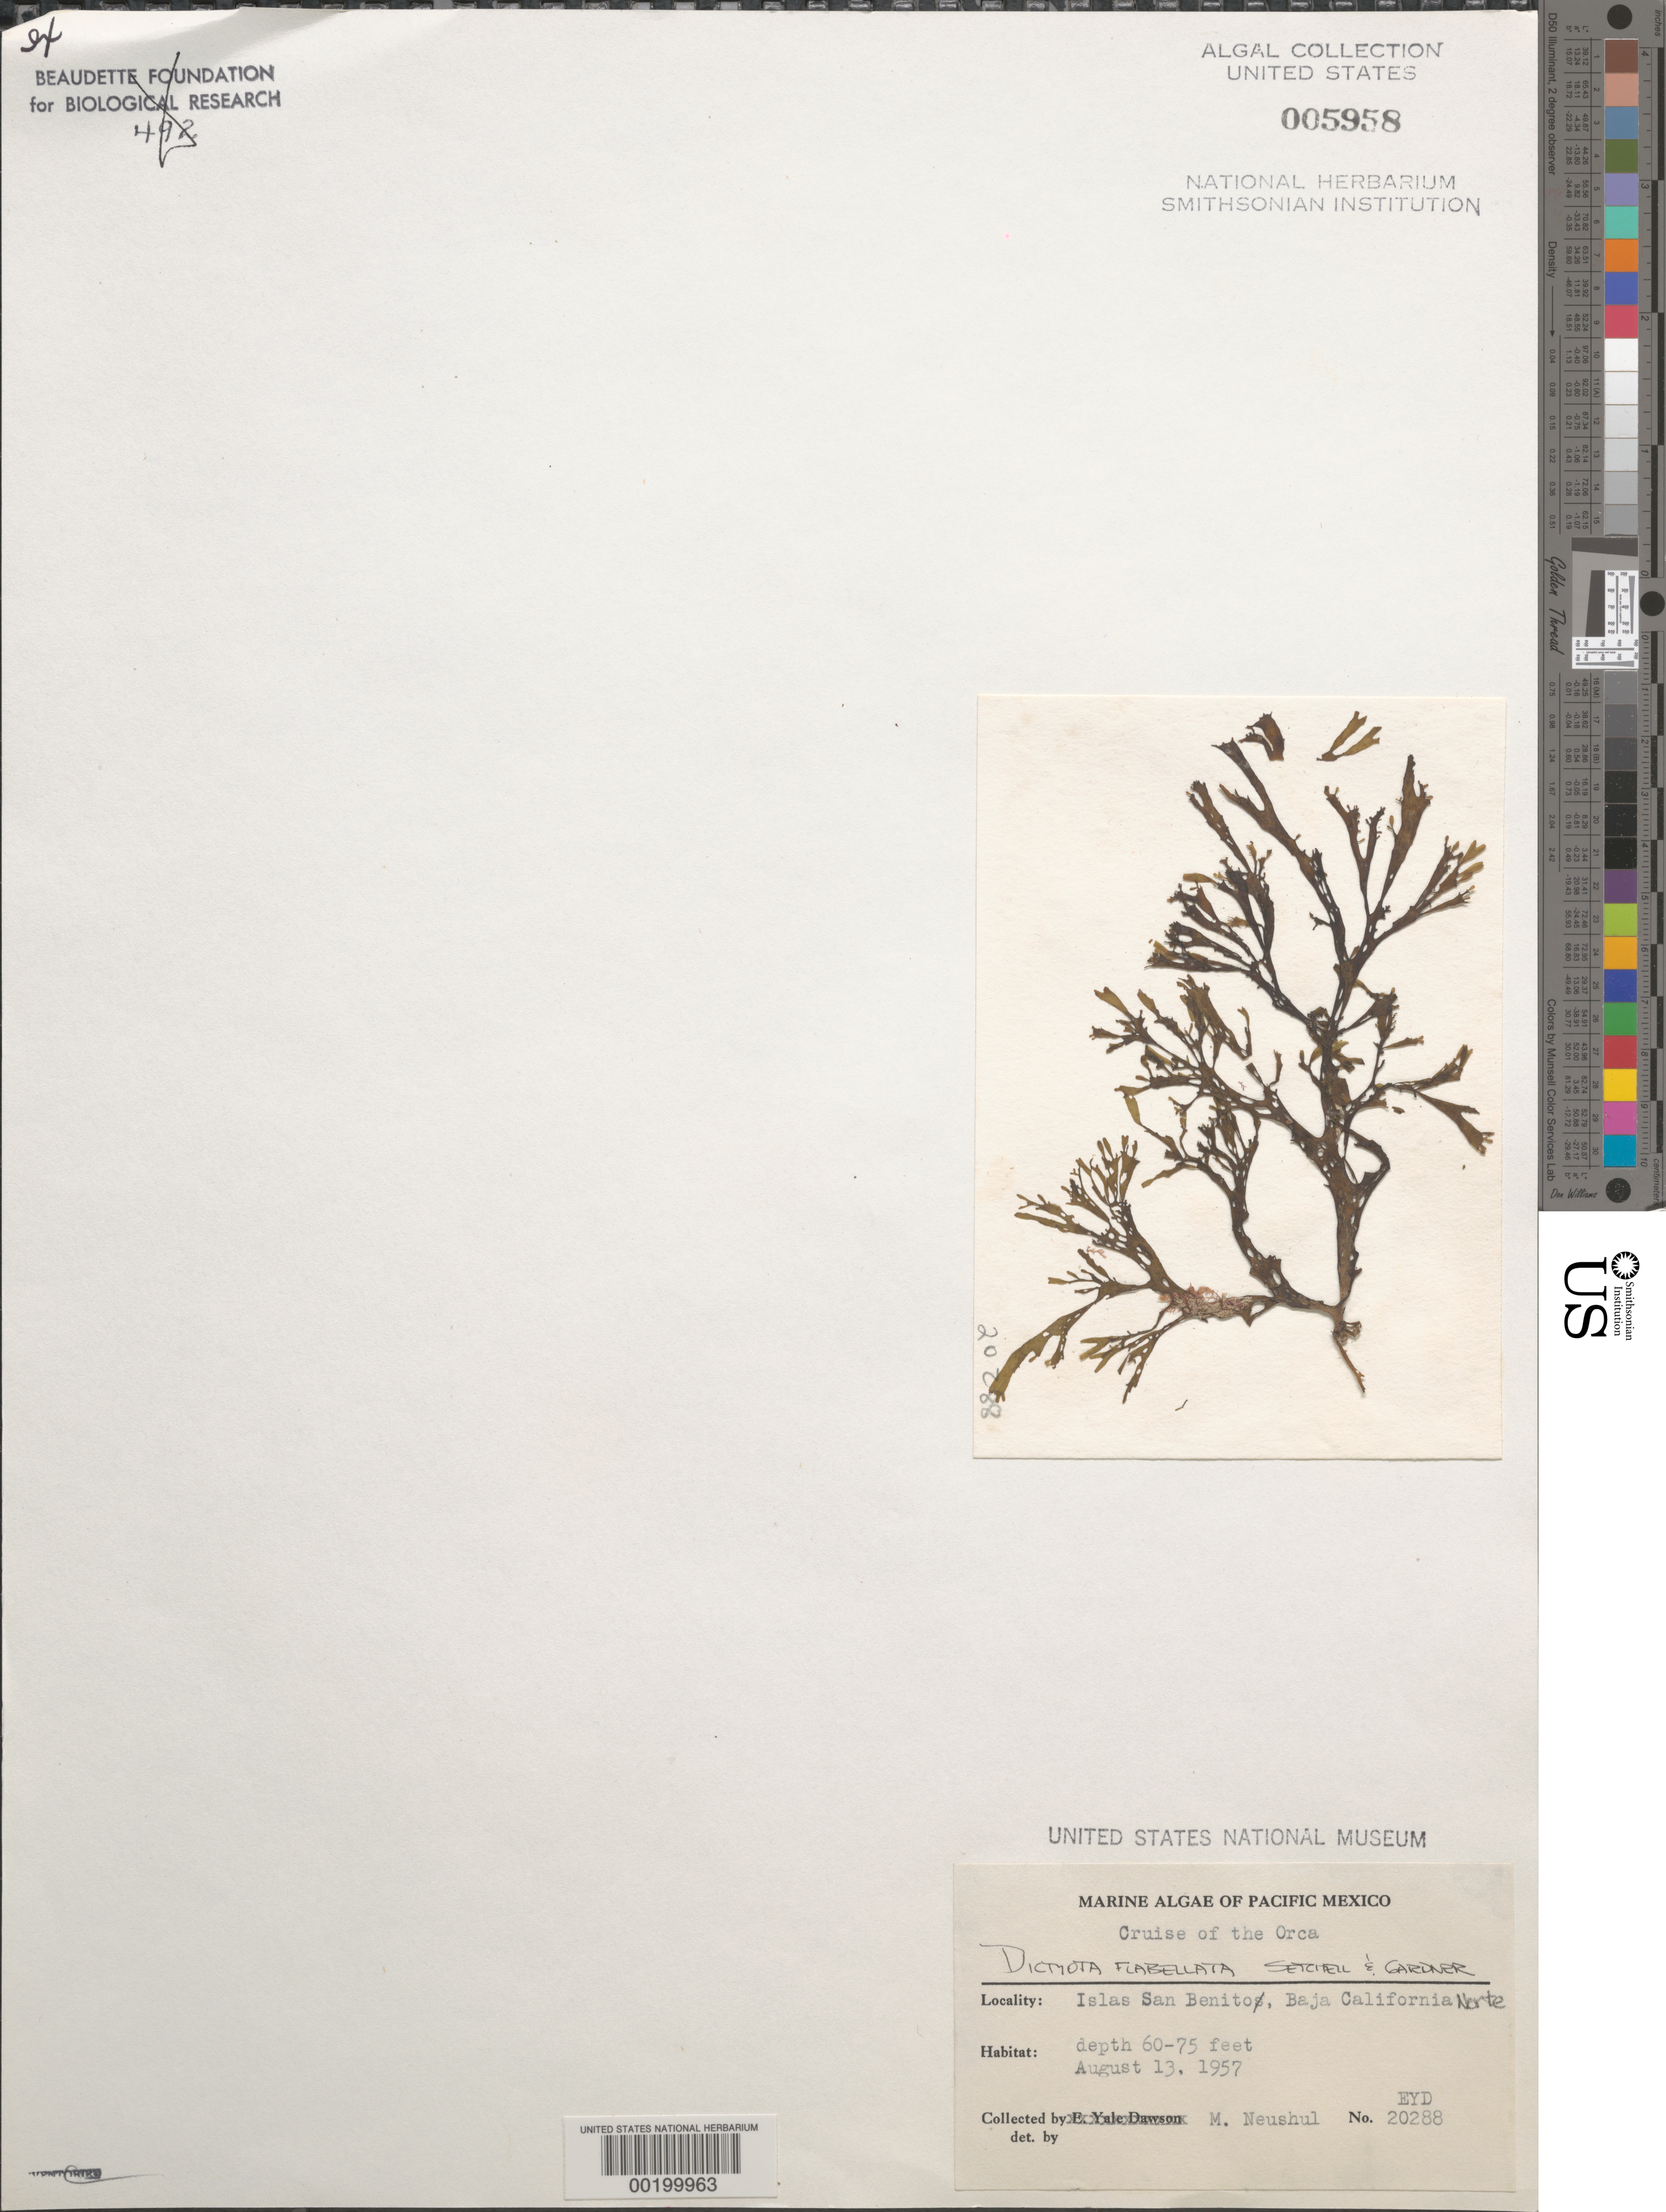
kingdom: Chromista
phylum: Ochrophyta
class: Phaeophyceae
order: Dictyotales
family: Dictyotaceae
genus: Dictyota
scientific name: Dictyota flabellata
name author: (Collins) Setch. & N.L. Gardner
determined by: Dawson, E. Y.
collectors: M. Neushul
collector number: EYD 20288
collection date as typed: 13 Aug 1957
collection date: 1957-08-13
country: Mexico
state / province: Baja California Norte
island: Islas San Benito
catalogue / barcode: US 5958